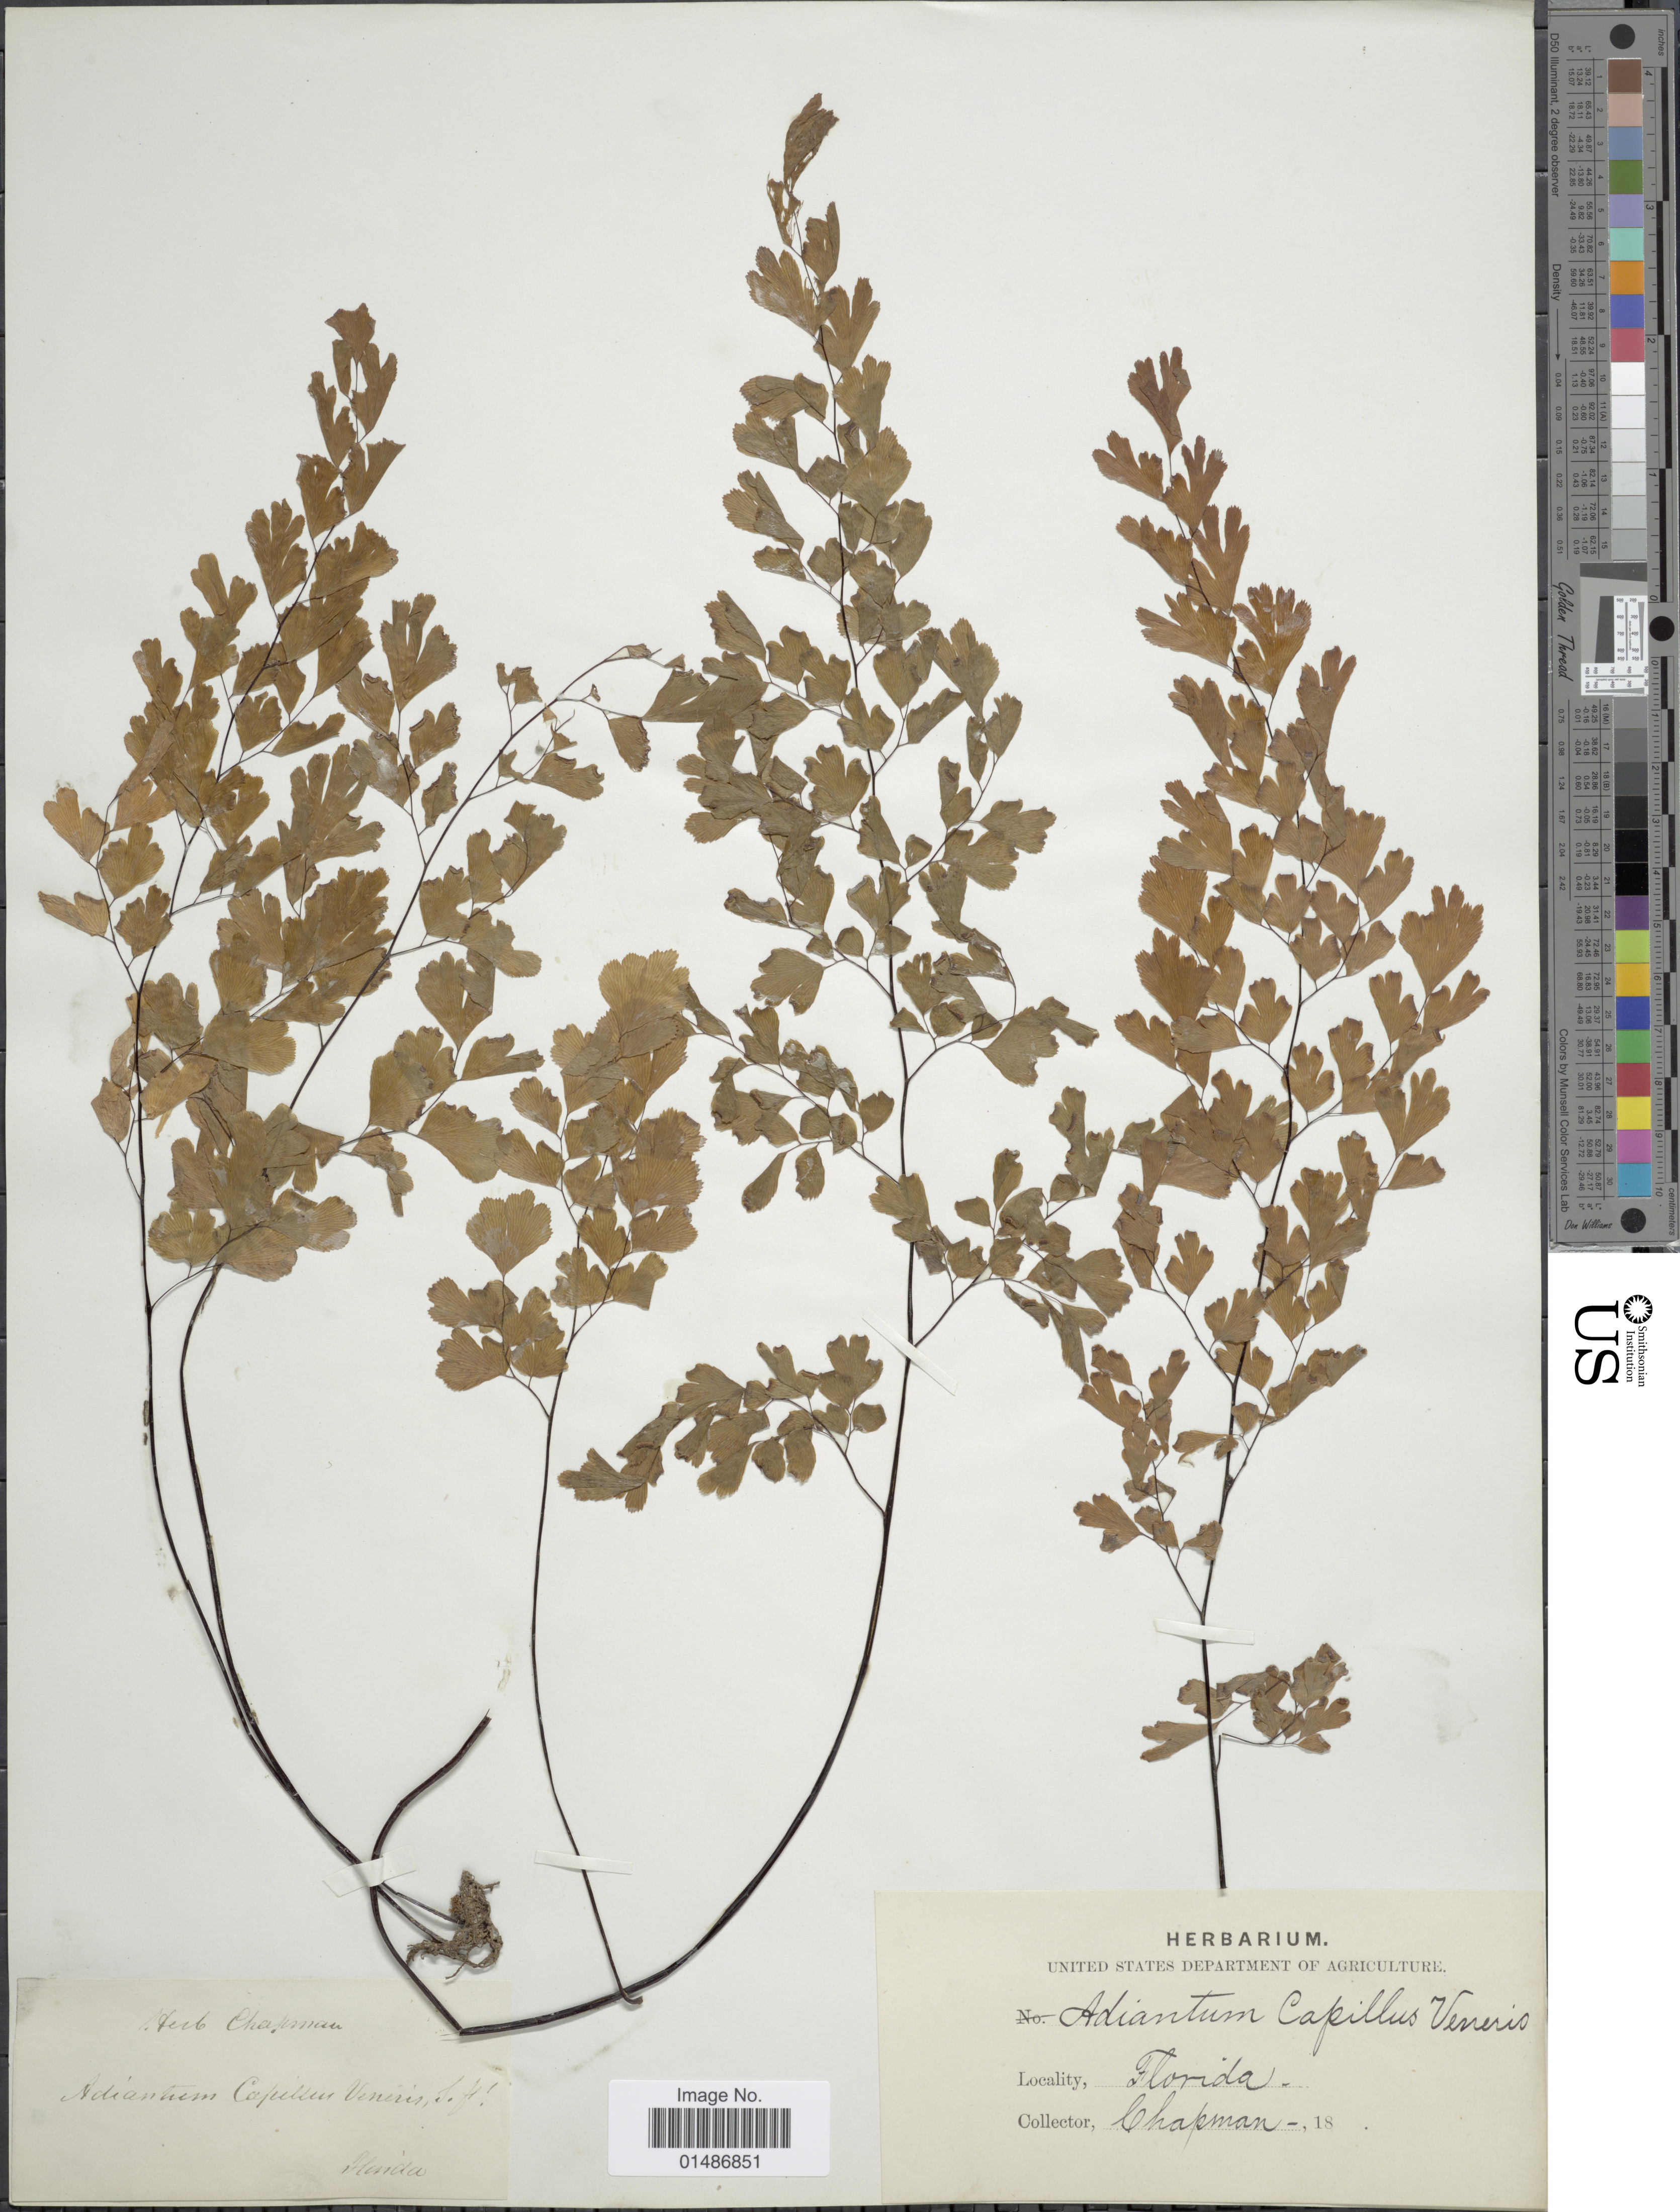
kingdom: Plantae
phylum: Tracheophyta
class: Polypodiopsida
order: Polypodiales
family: Pteridaceae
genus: Adiantum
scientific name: Adiantum capillus-veneris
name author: L.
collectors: A. Chapman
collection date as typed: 18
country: United States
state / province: Florida